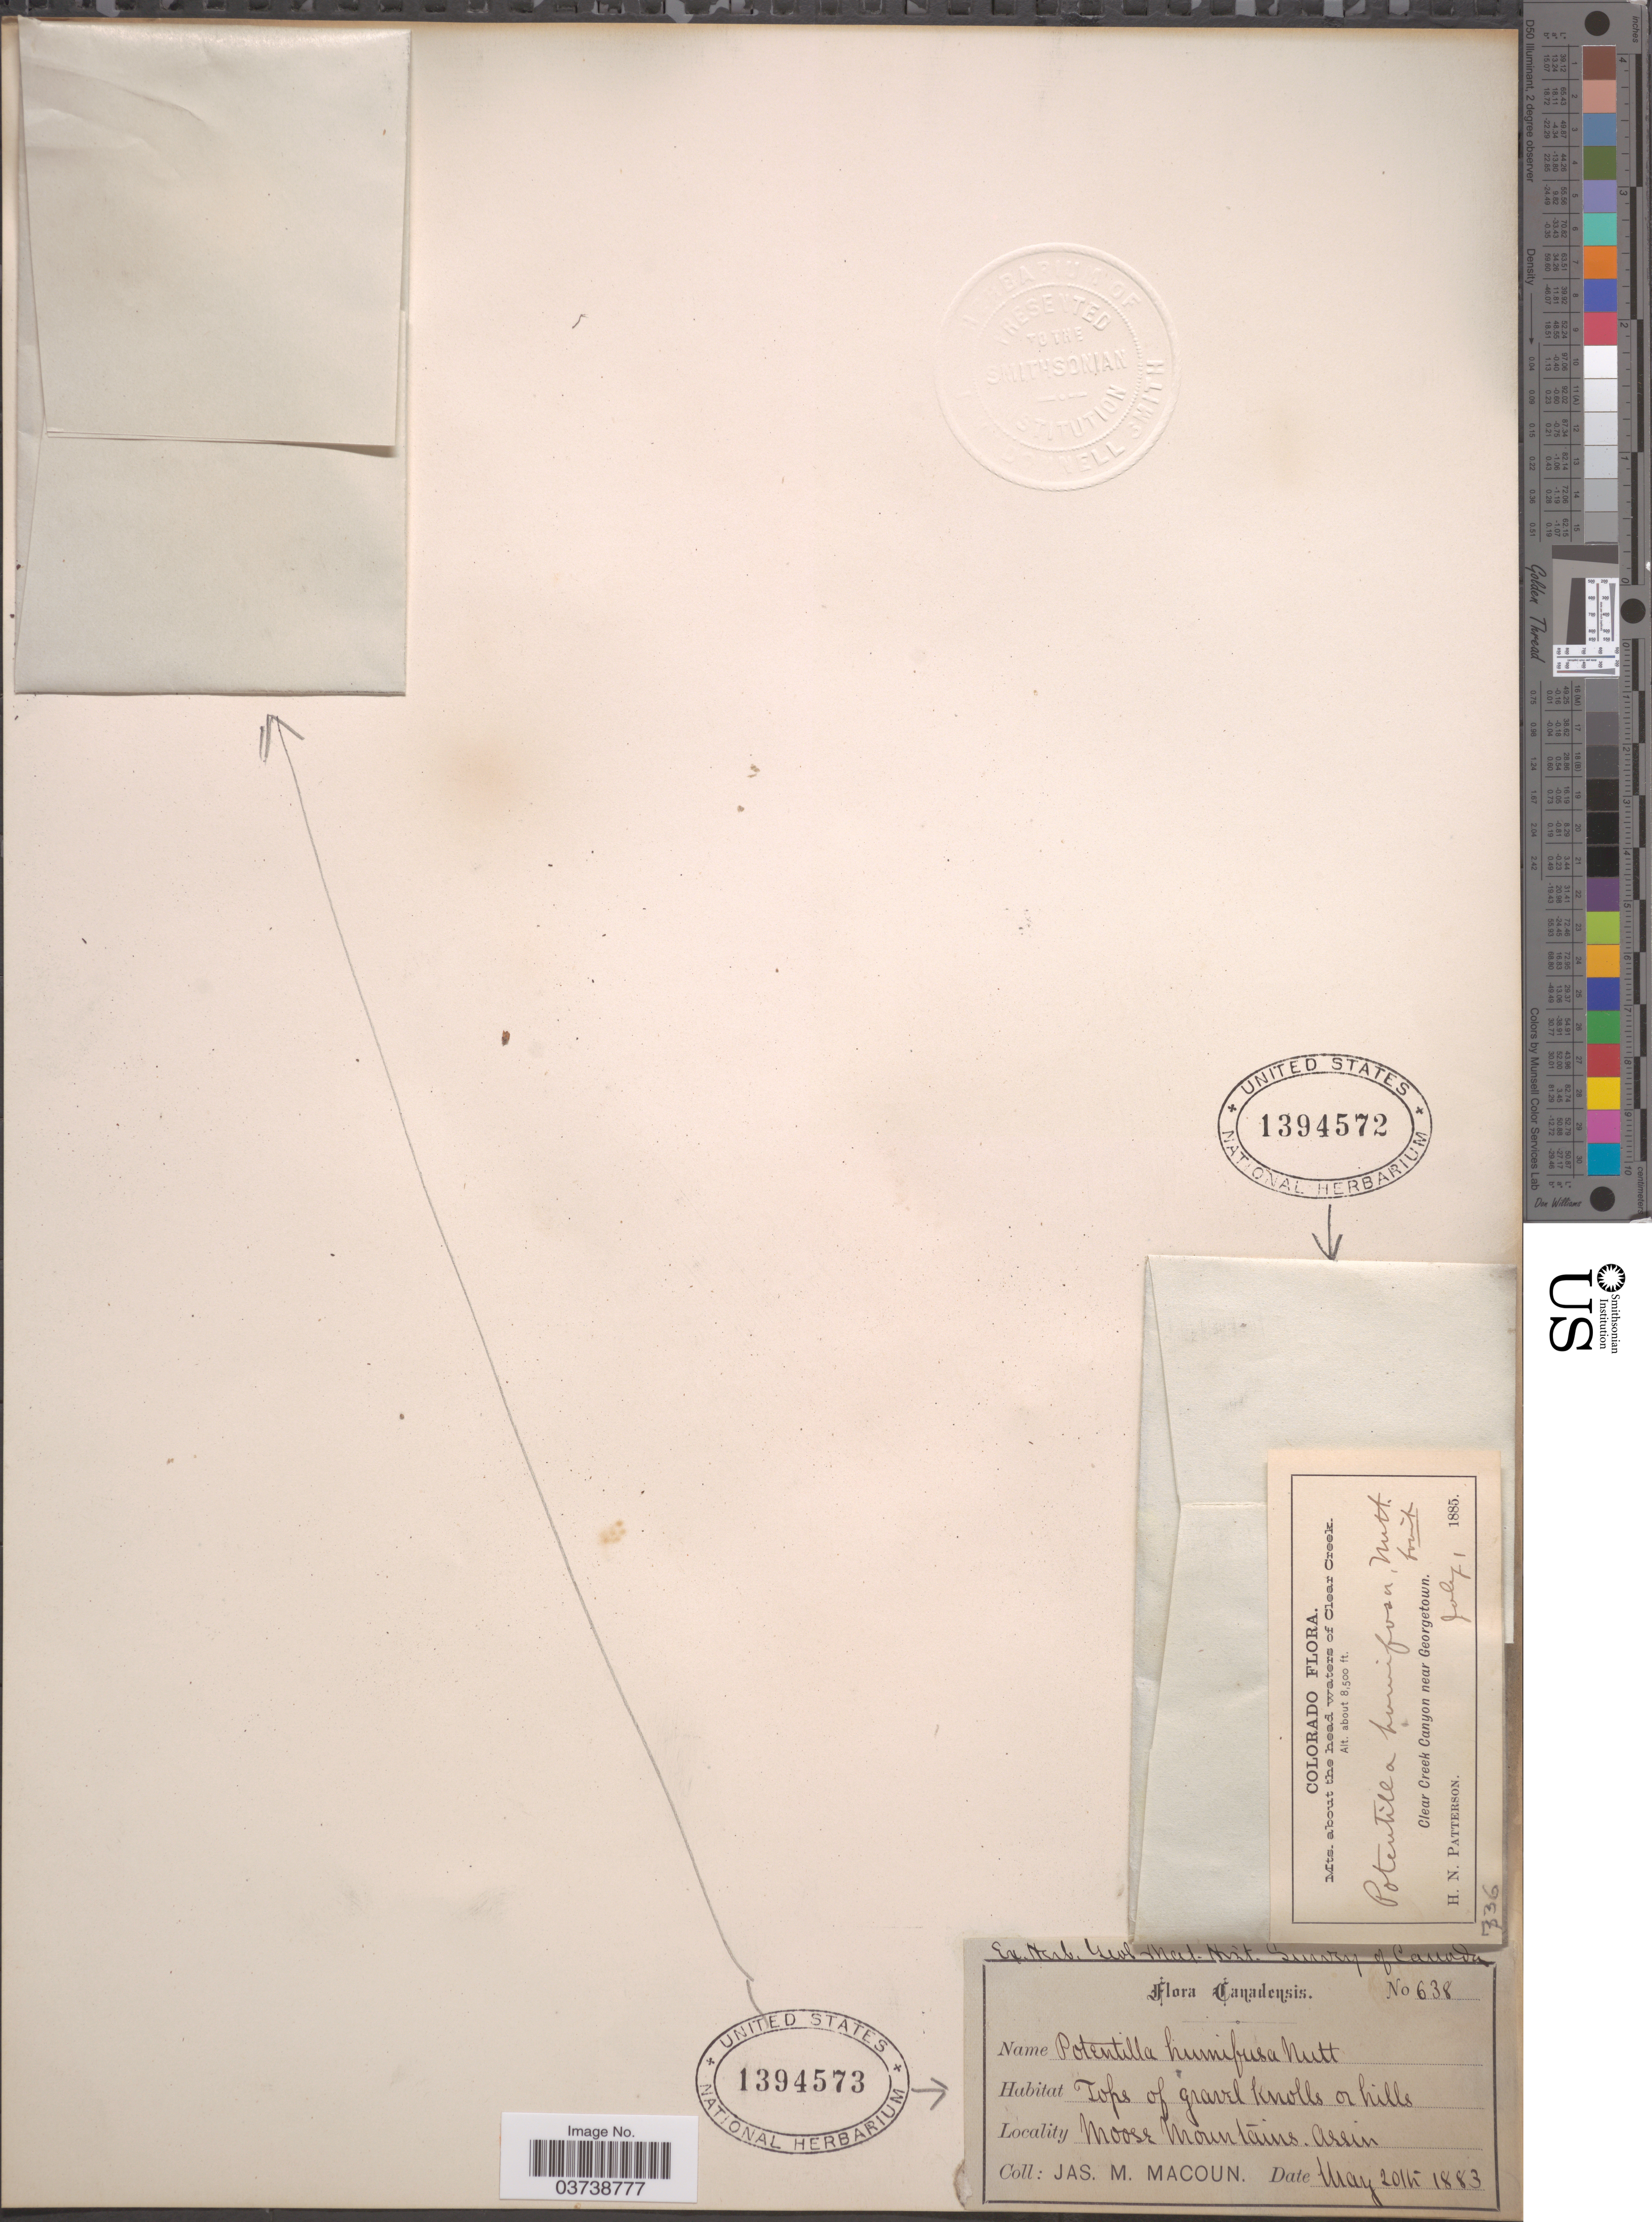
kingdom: Plantae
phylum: Tracheophyta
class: Magnoliopsida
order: Rosales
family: Rosaceae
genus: Potentilla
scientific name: Potentilla concinna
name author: Richardson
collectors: H. N. Patterson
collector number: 736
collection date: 1885-07-01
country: United States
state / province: Colorado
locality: Mts. about the head waters of Clear Creek. Clear Creek Canyon near Georgetown.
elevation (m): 2591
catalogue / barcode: US 1394572-2